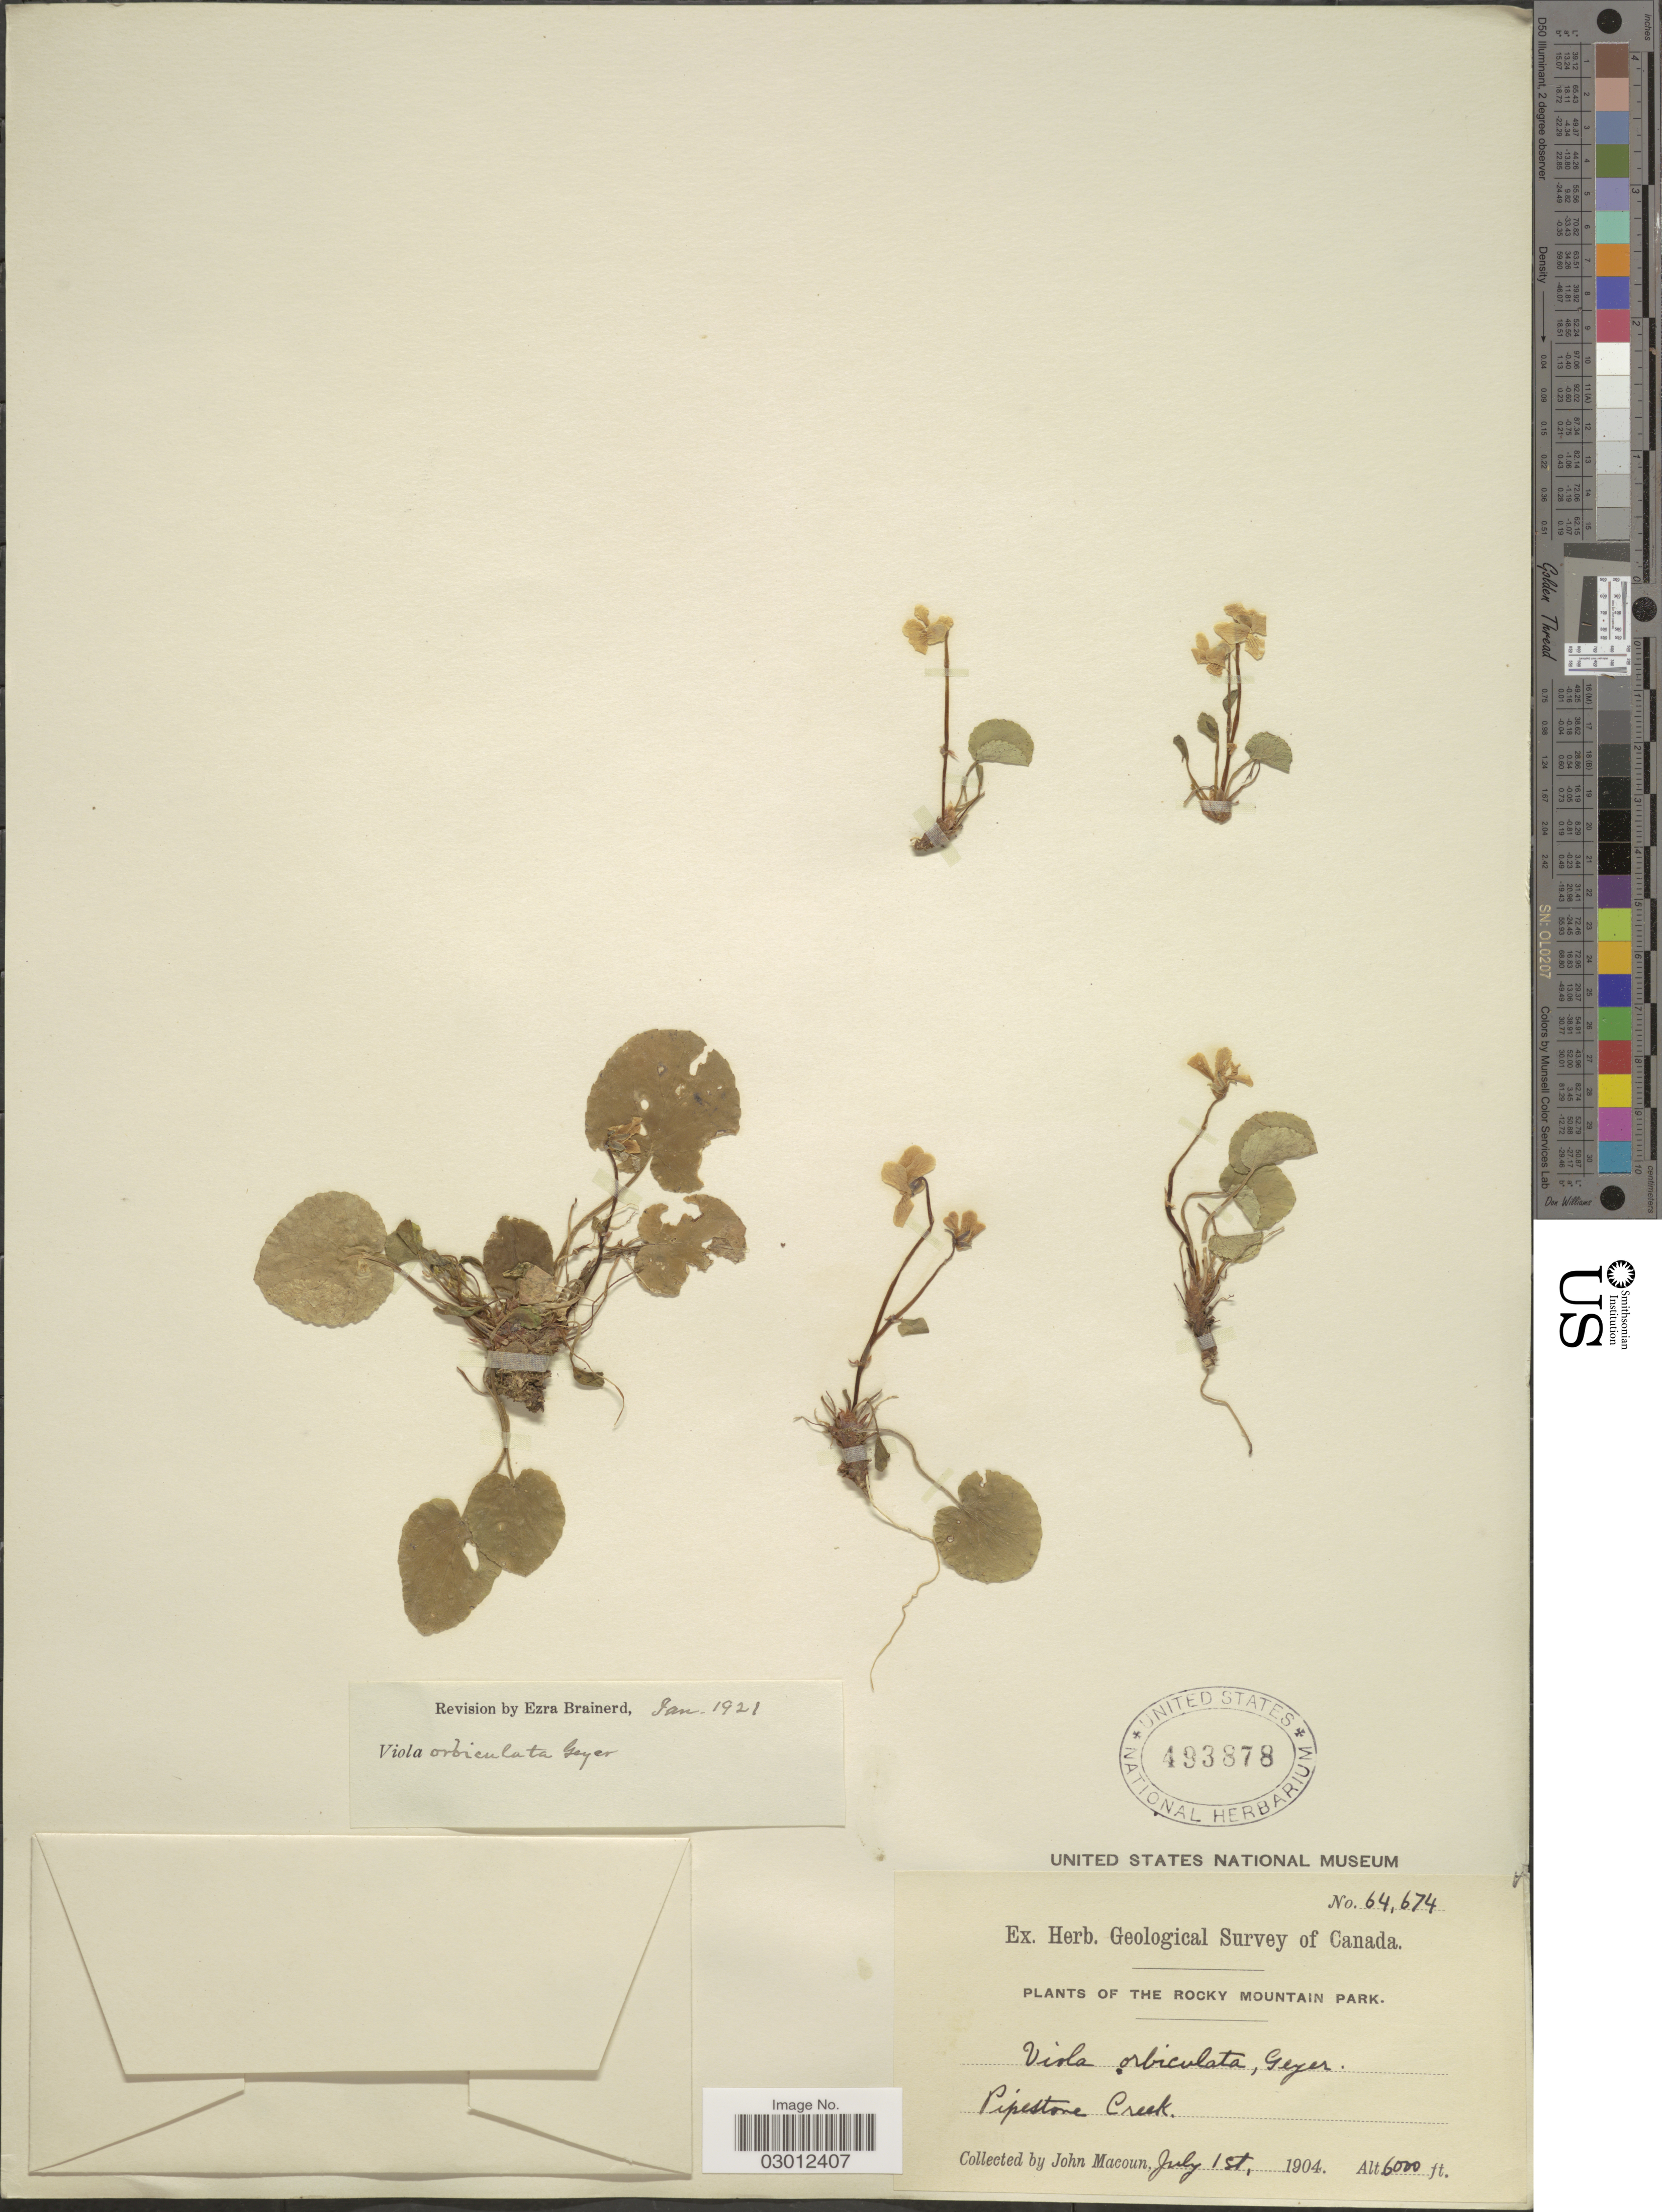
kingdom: Plantae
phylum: Tracheophyta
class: Magnoliopsida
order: Malpighiales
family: Violaceae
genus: Viola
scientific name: Viola orbiculata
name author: Geyer ex Hook.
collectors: J. Macoun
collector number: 64674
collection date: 1904-07-01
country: Canada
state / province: Alberta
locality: The Rocky Mountain Park. Pipestone Creek.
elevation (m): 1829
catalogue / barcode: US 493878